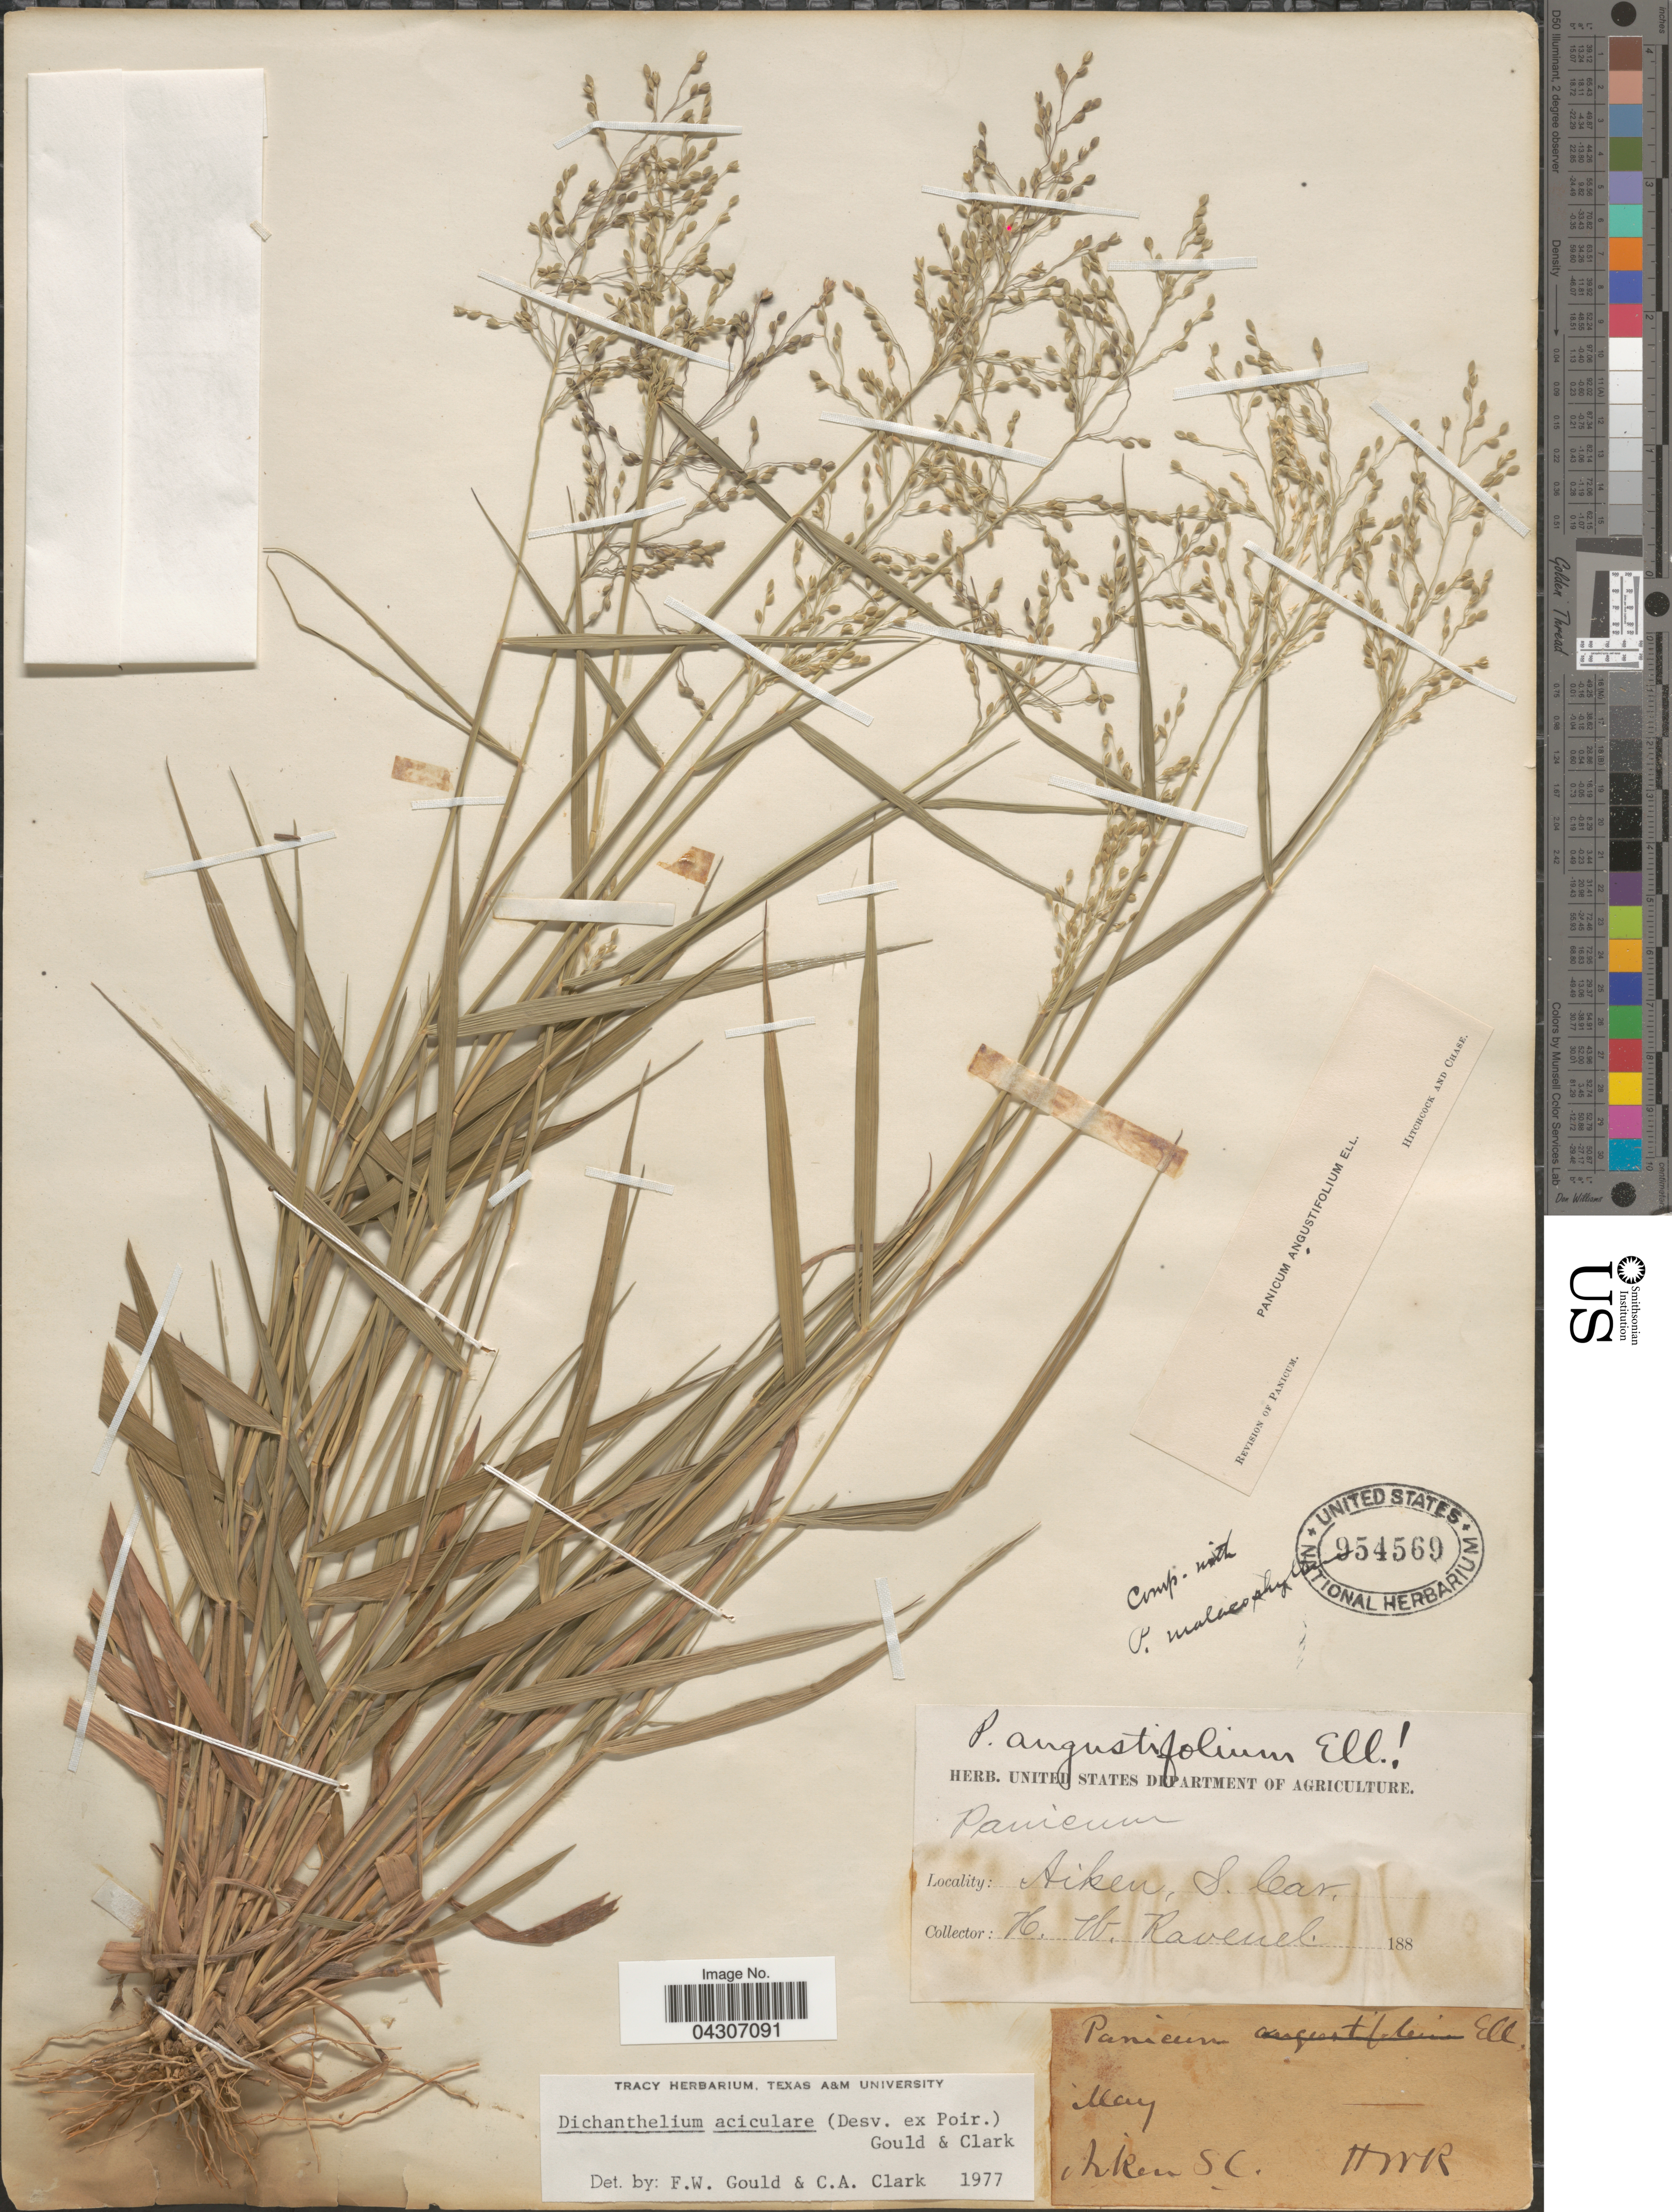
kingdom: Plantae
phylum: Tracheophyta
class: Liliopsida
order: Poales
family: Poaceae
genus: Dichanthelium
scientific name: Dichanthelium aciculare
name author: (Desv. ex Poir.) Gould & C.A. Clark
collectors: H. Ravenel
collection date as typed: May 188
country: United States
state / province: South Carolina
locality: Aiken.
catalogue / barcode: US 954569